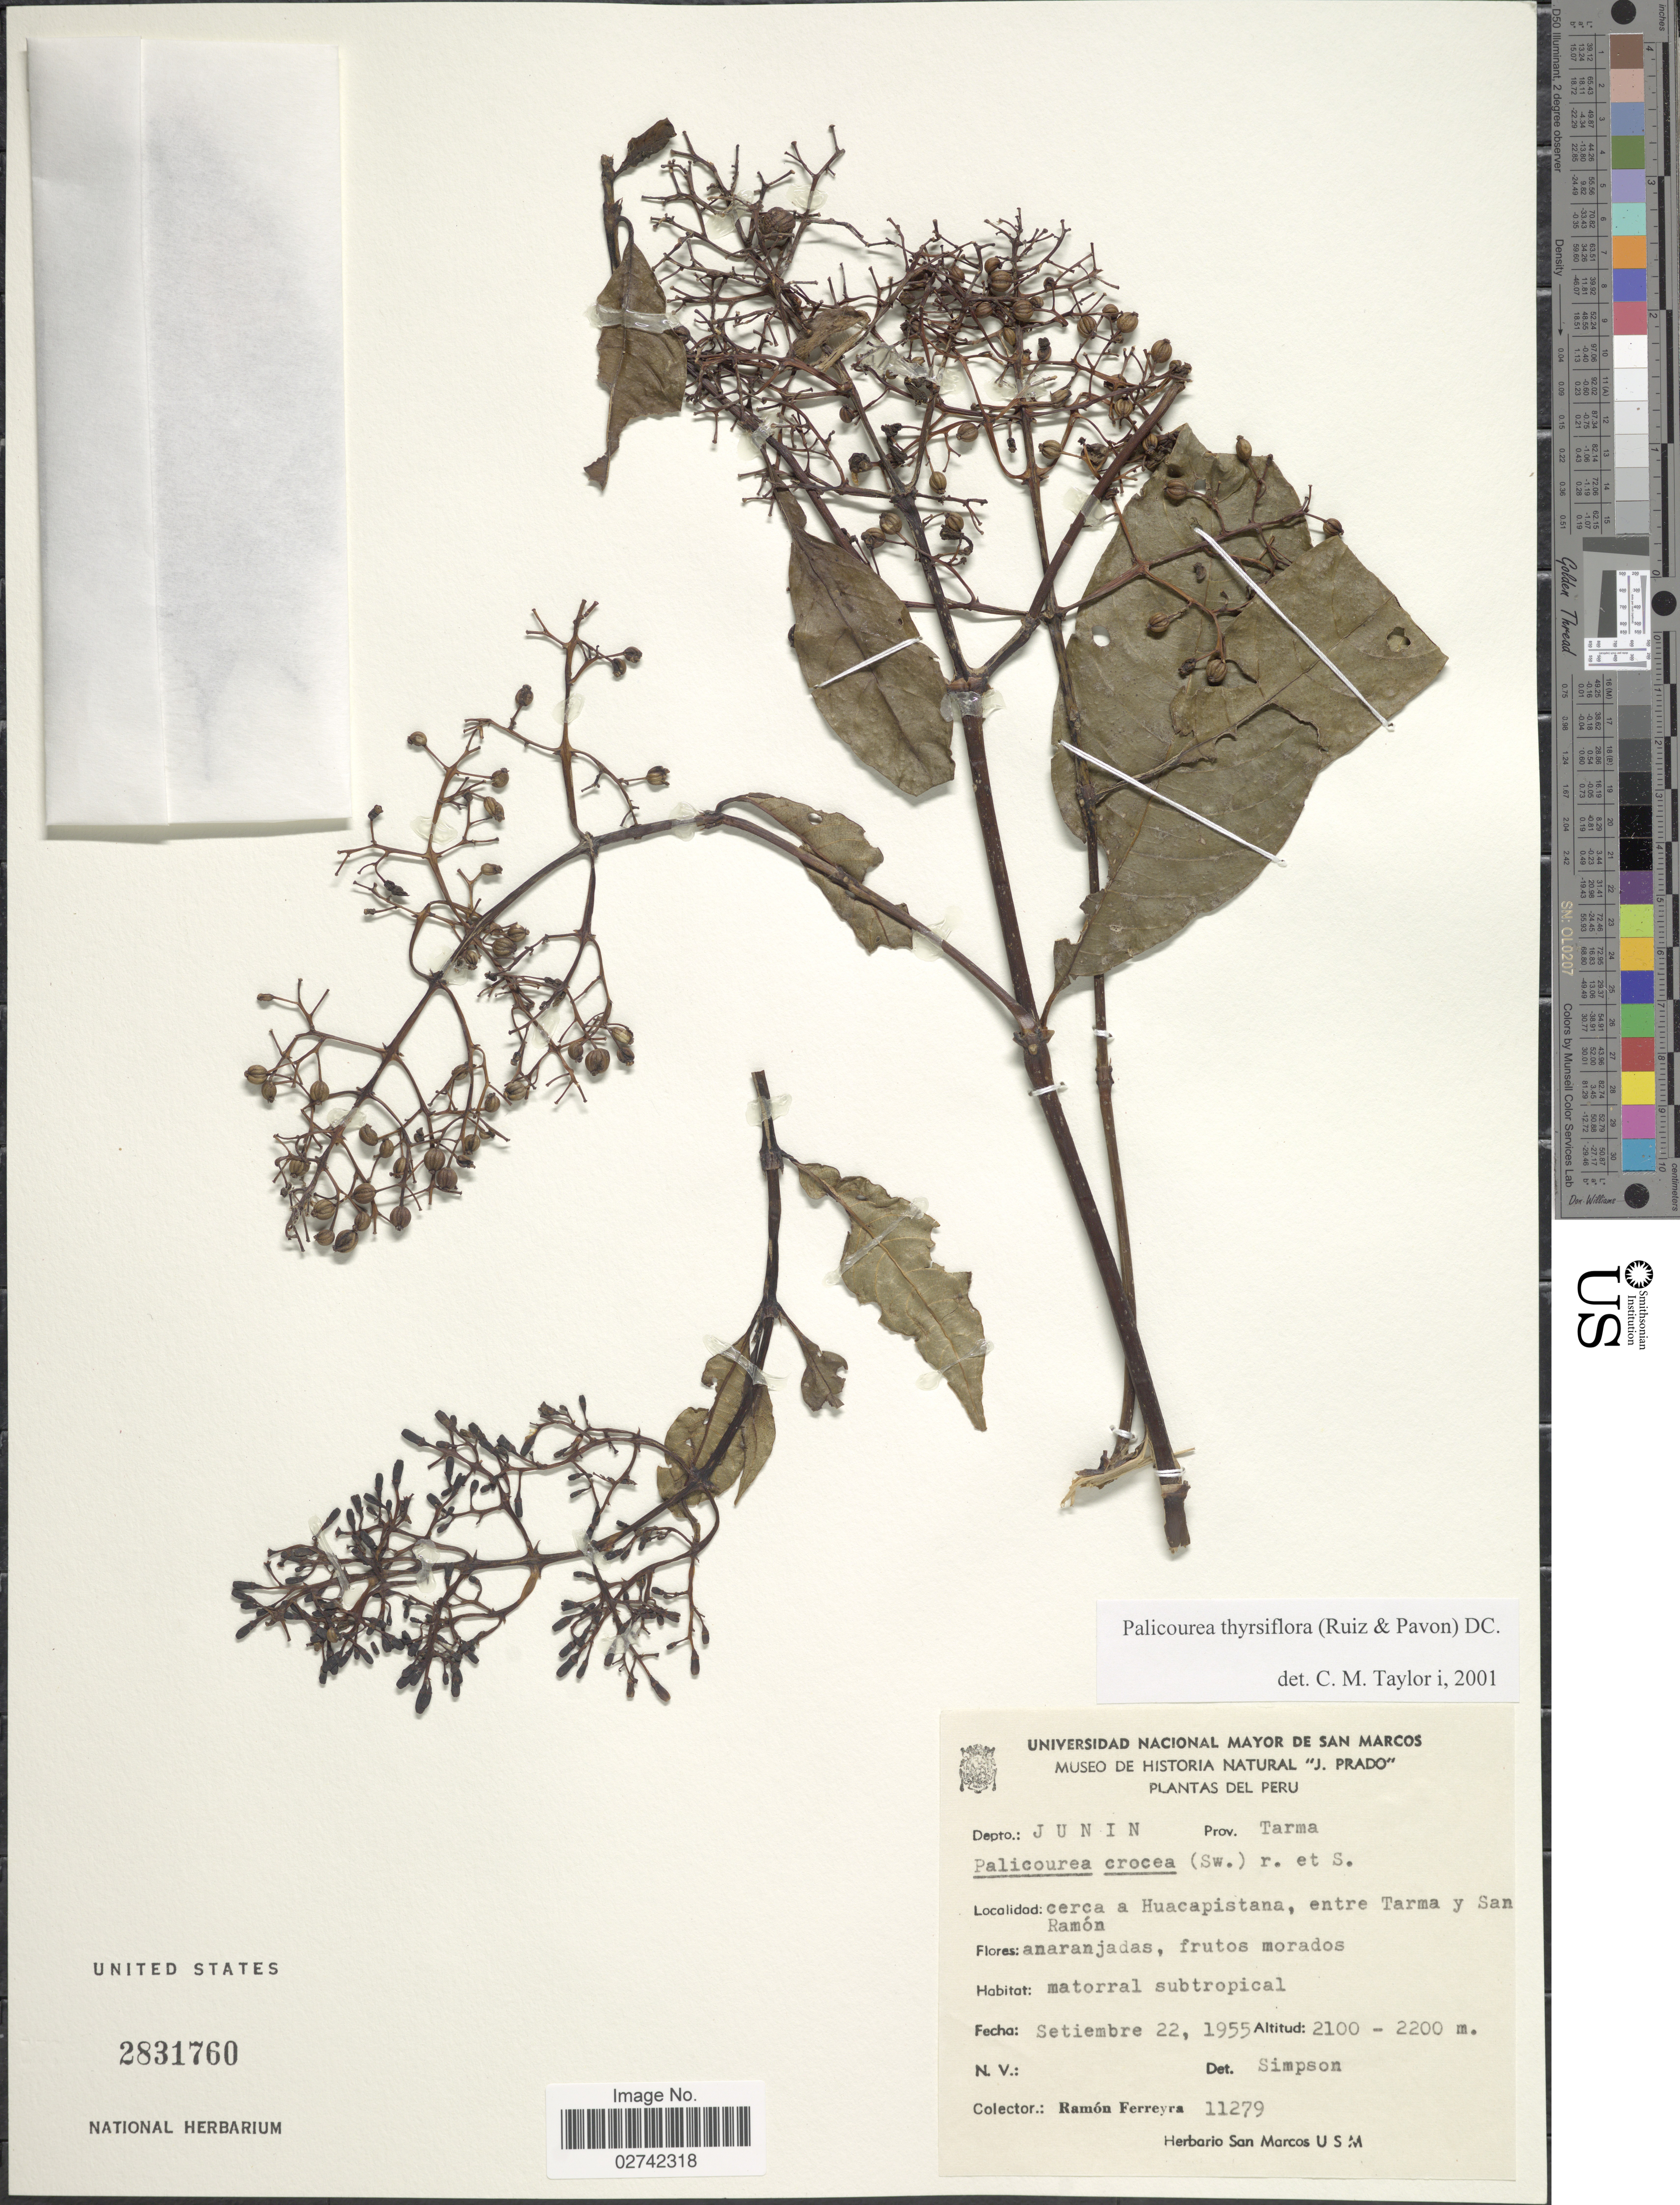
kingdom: Plantae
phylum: Tracheophyta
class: Magnoliopsida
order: Gentianales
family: Rubiaceae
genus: Palicourea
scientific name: Palicourea thyrsiflora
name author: (Ruiz & Pav.) DC.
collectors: R. A. Ferreyra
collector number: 11279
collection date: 1955-09-22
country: Peru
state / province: Junín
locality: Prov. Tarma, cerca a Huacapistana, entre Tarma y San Ramon.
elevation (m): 2100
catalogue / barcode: US 2831760